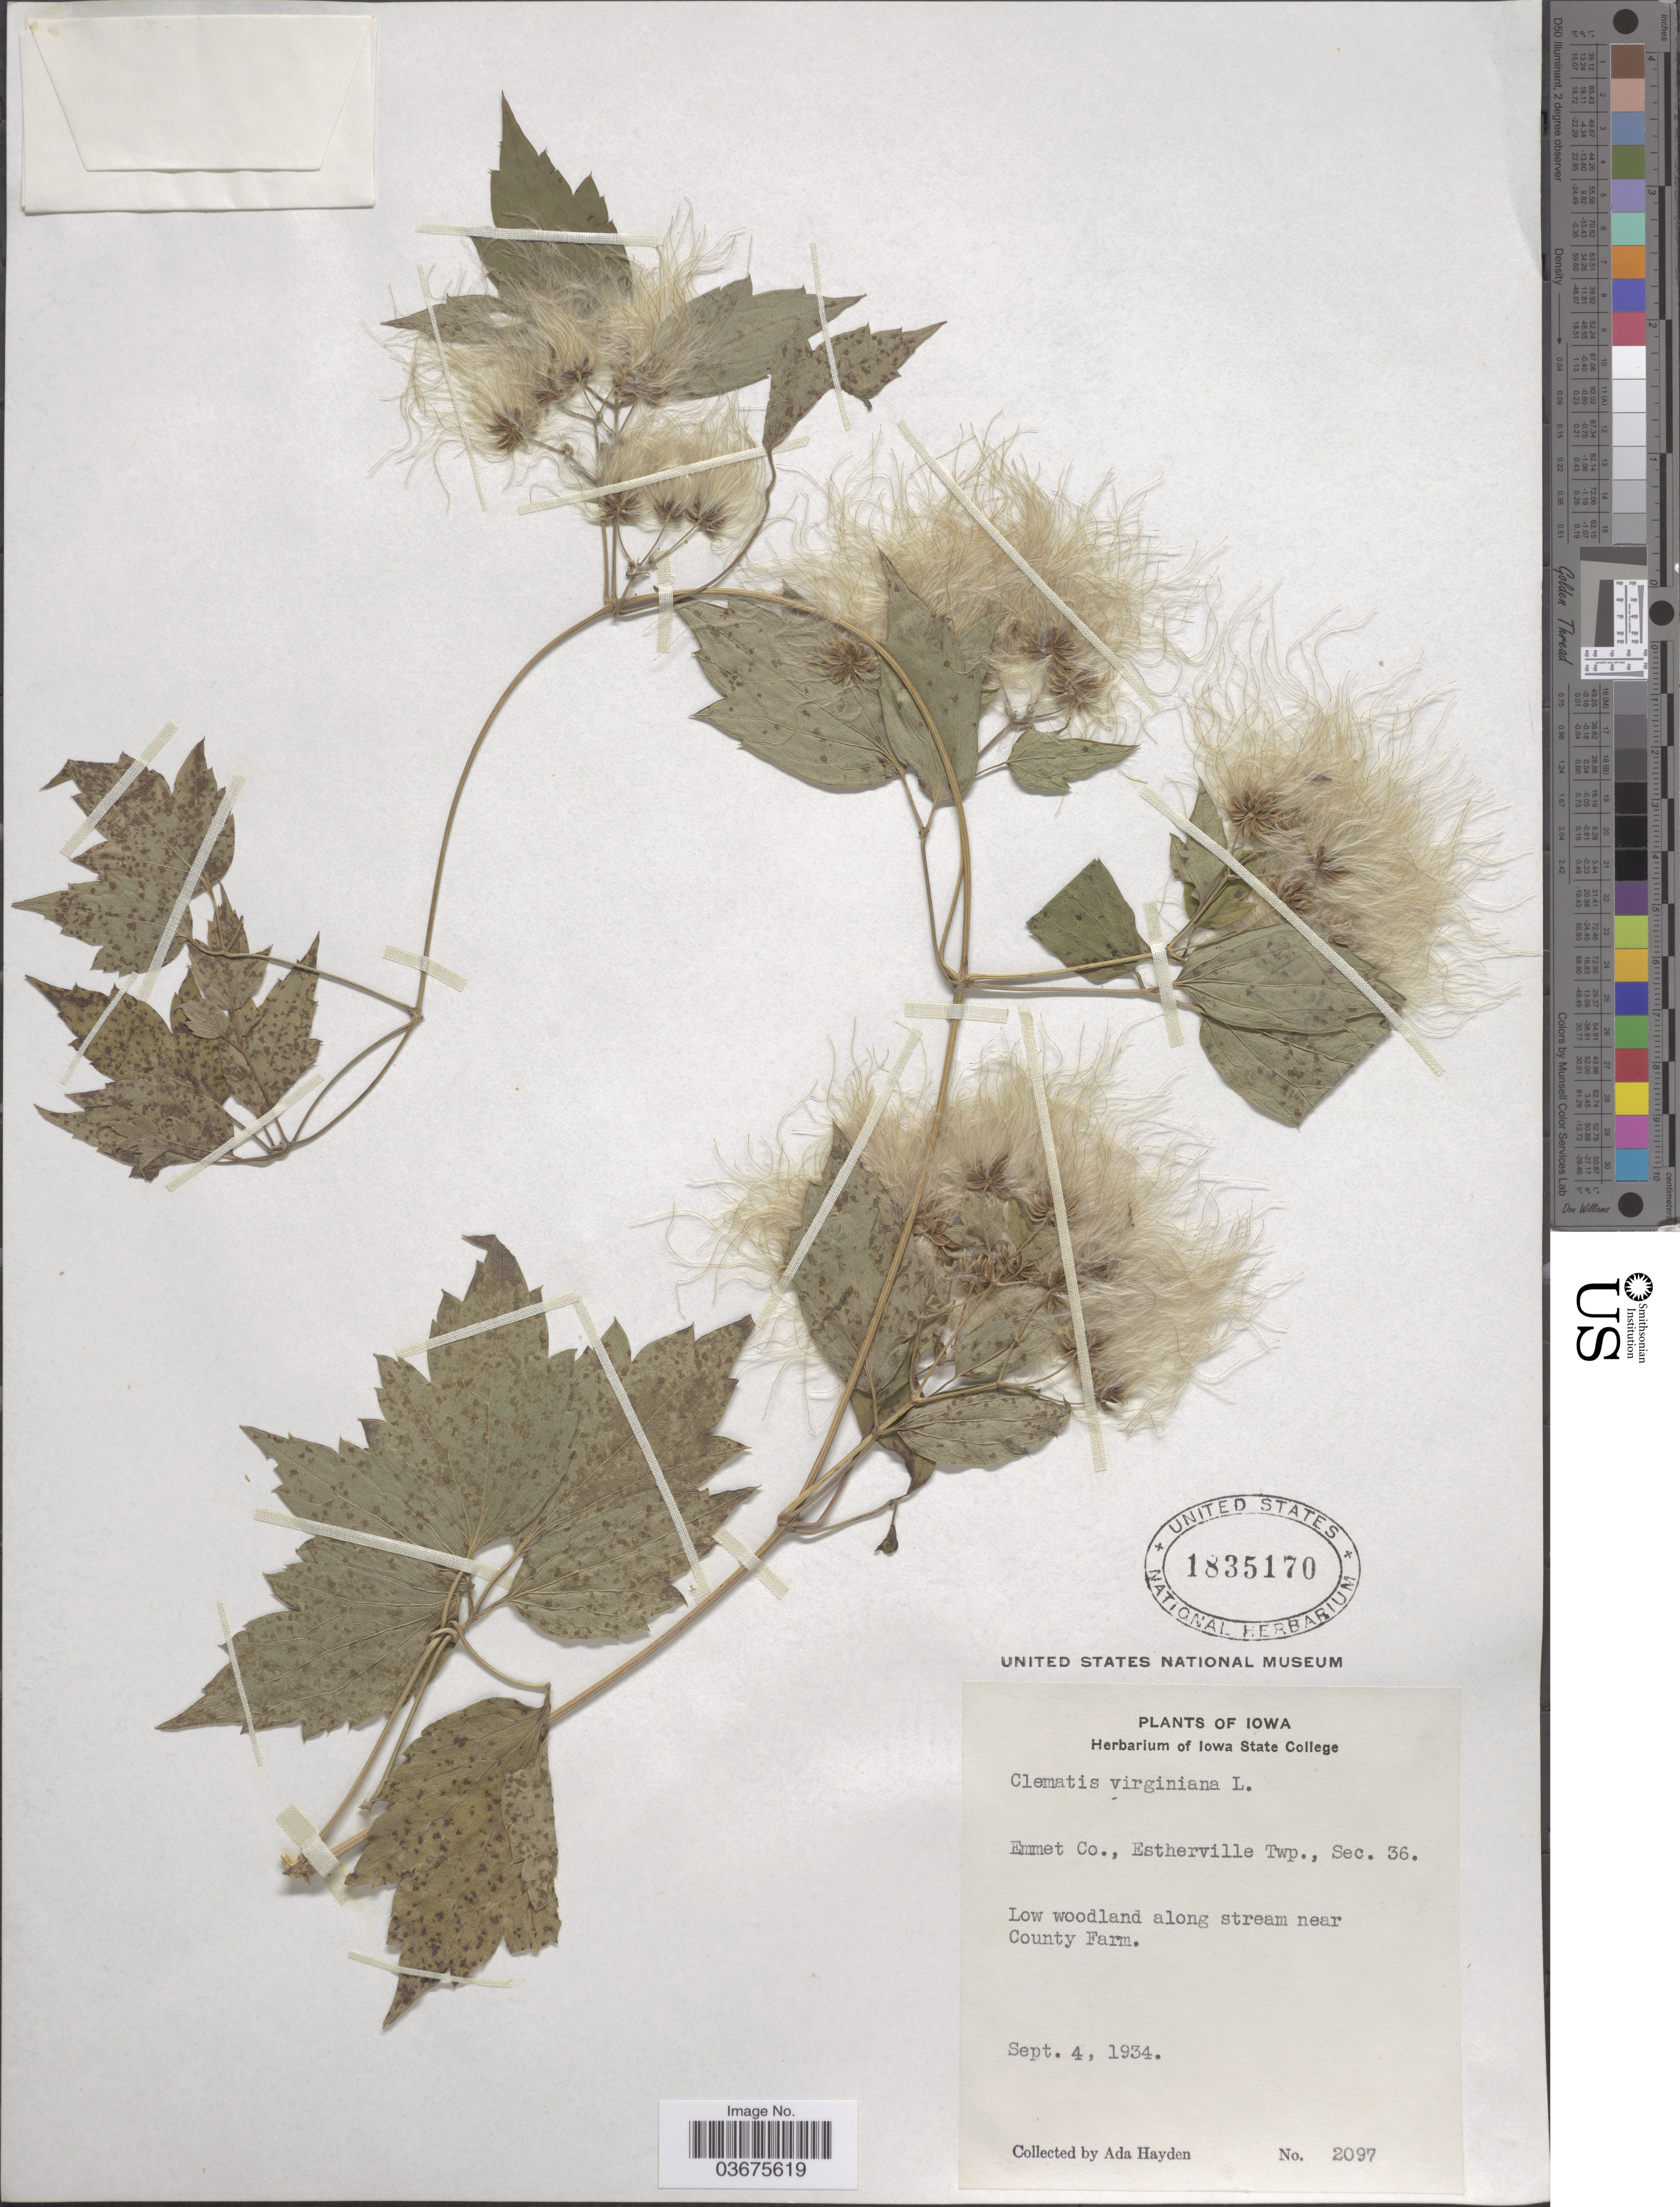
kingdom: Plantae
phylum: Tracheophyta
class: Magnoliopsida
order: Ranunculales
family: Ranunculaceae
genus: Clematis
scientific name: Clematis virginiana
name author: L.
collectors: Ada Hayden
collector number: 2097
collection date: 1934-09-04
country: United States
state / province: Iowa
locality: Emmet Co., Estherville Twp., Sec. 36. Low woodland along stream near County Farm.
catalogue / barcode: US 1835170